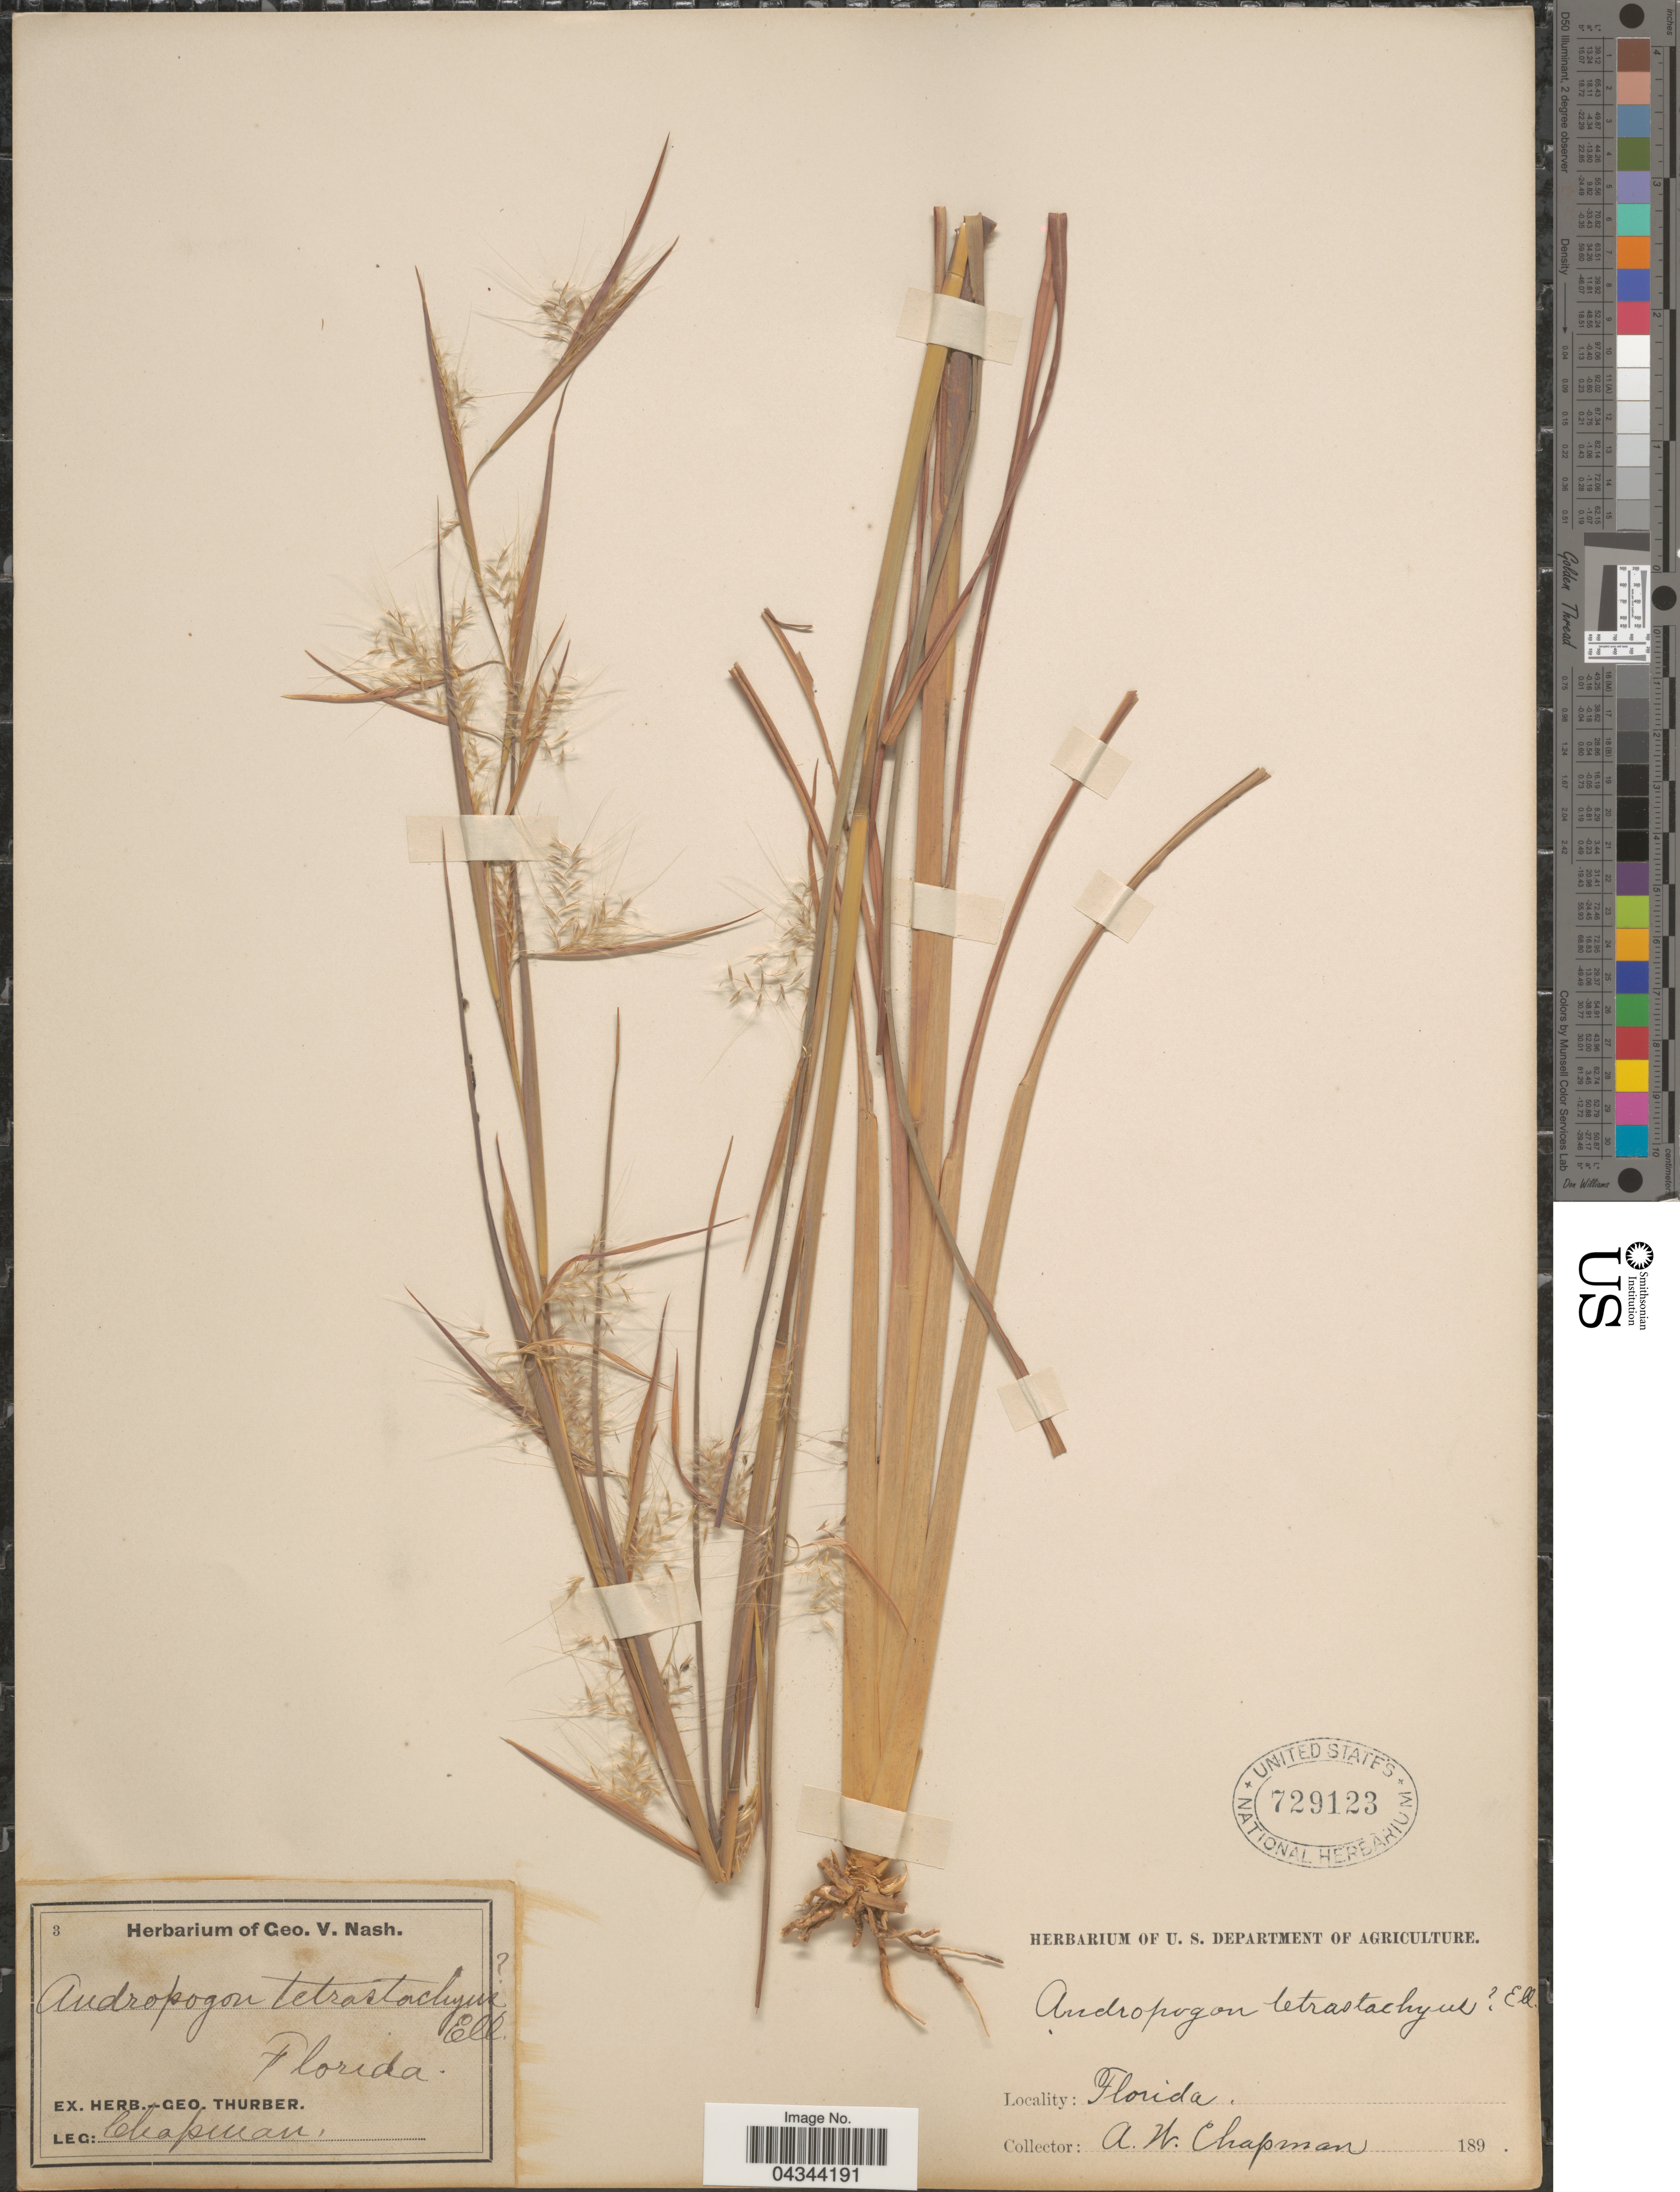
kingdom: Plantae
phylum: Tracheophyta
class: Liliopsida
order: Poales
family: Poaceae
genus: Andropogon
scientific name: Andropogon virginicus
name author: L.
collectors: A. W. Chapman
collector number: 3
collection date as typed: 189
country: United States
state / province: Florida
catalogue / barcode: US 729123